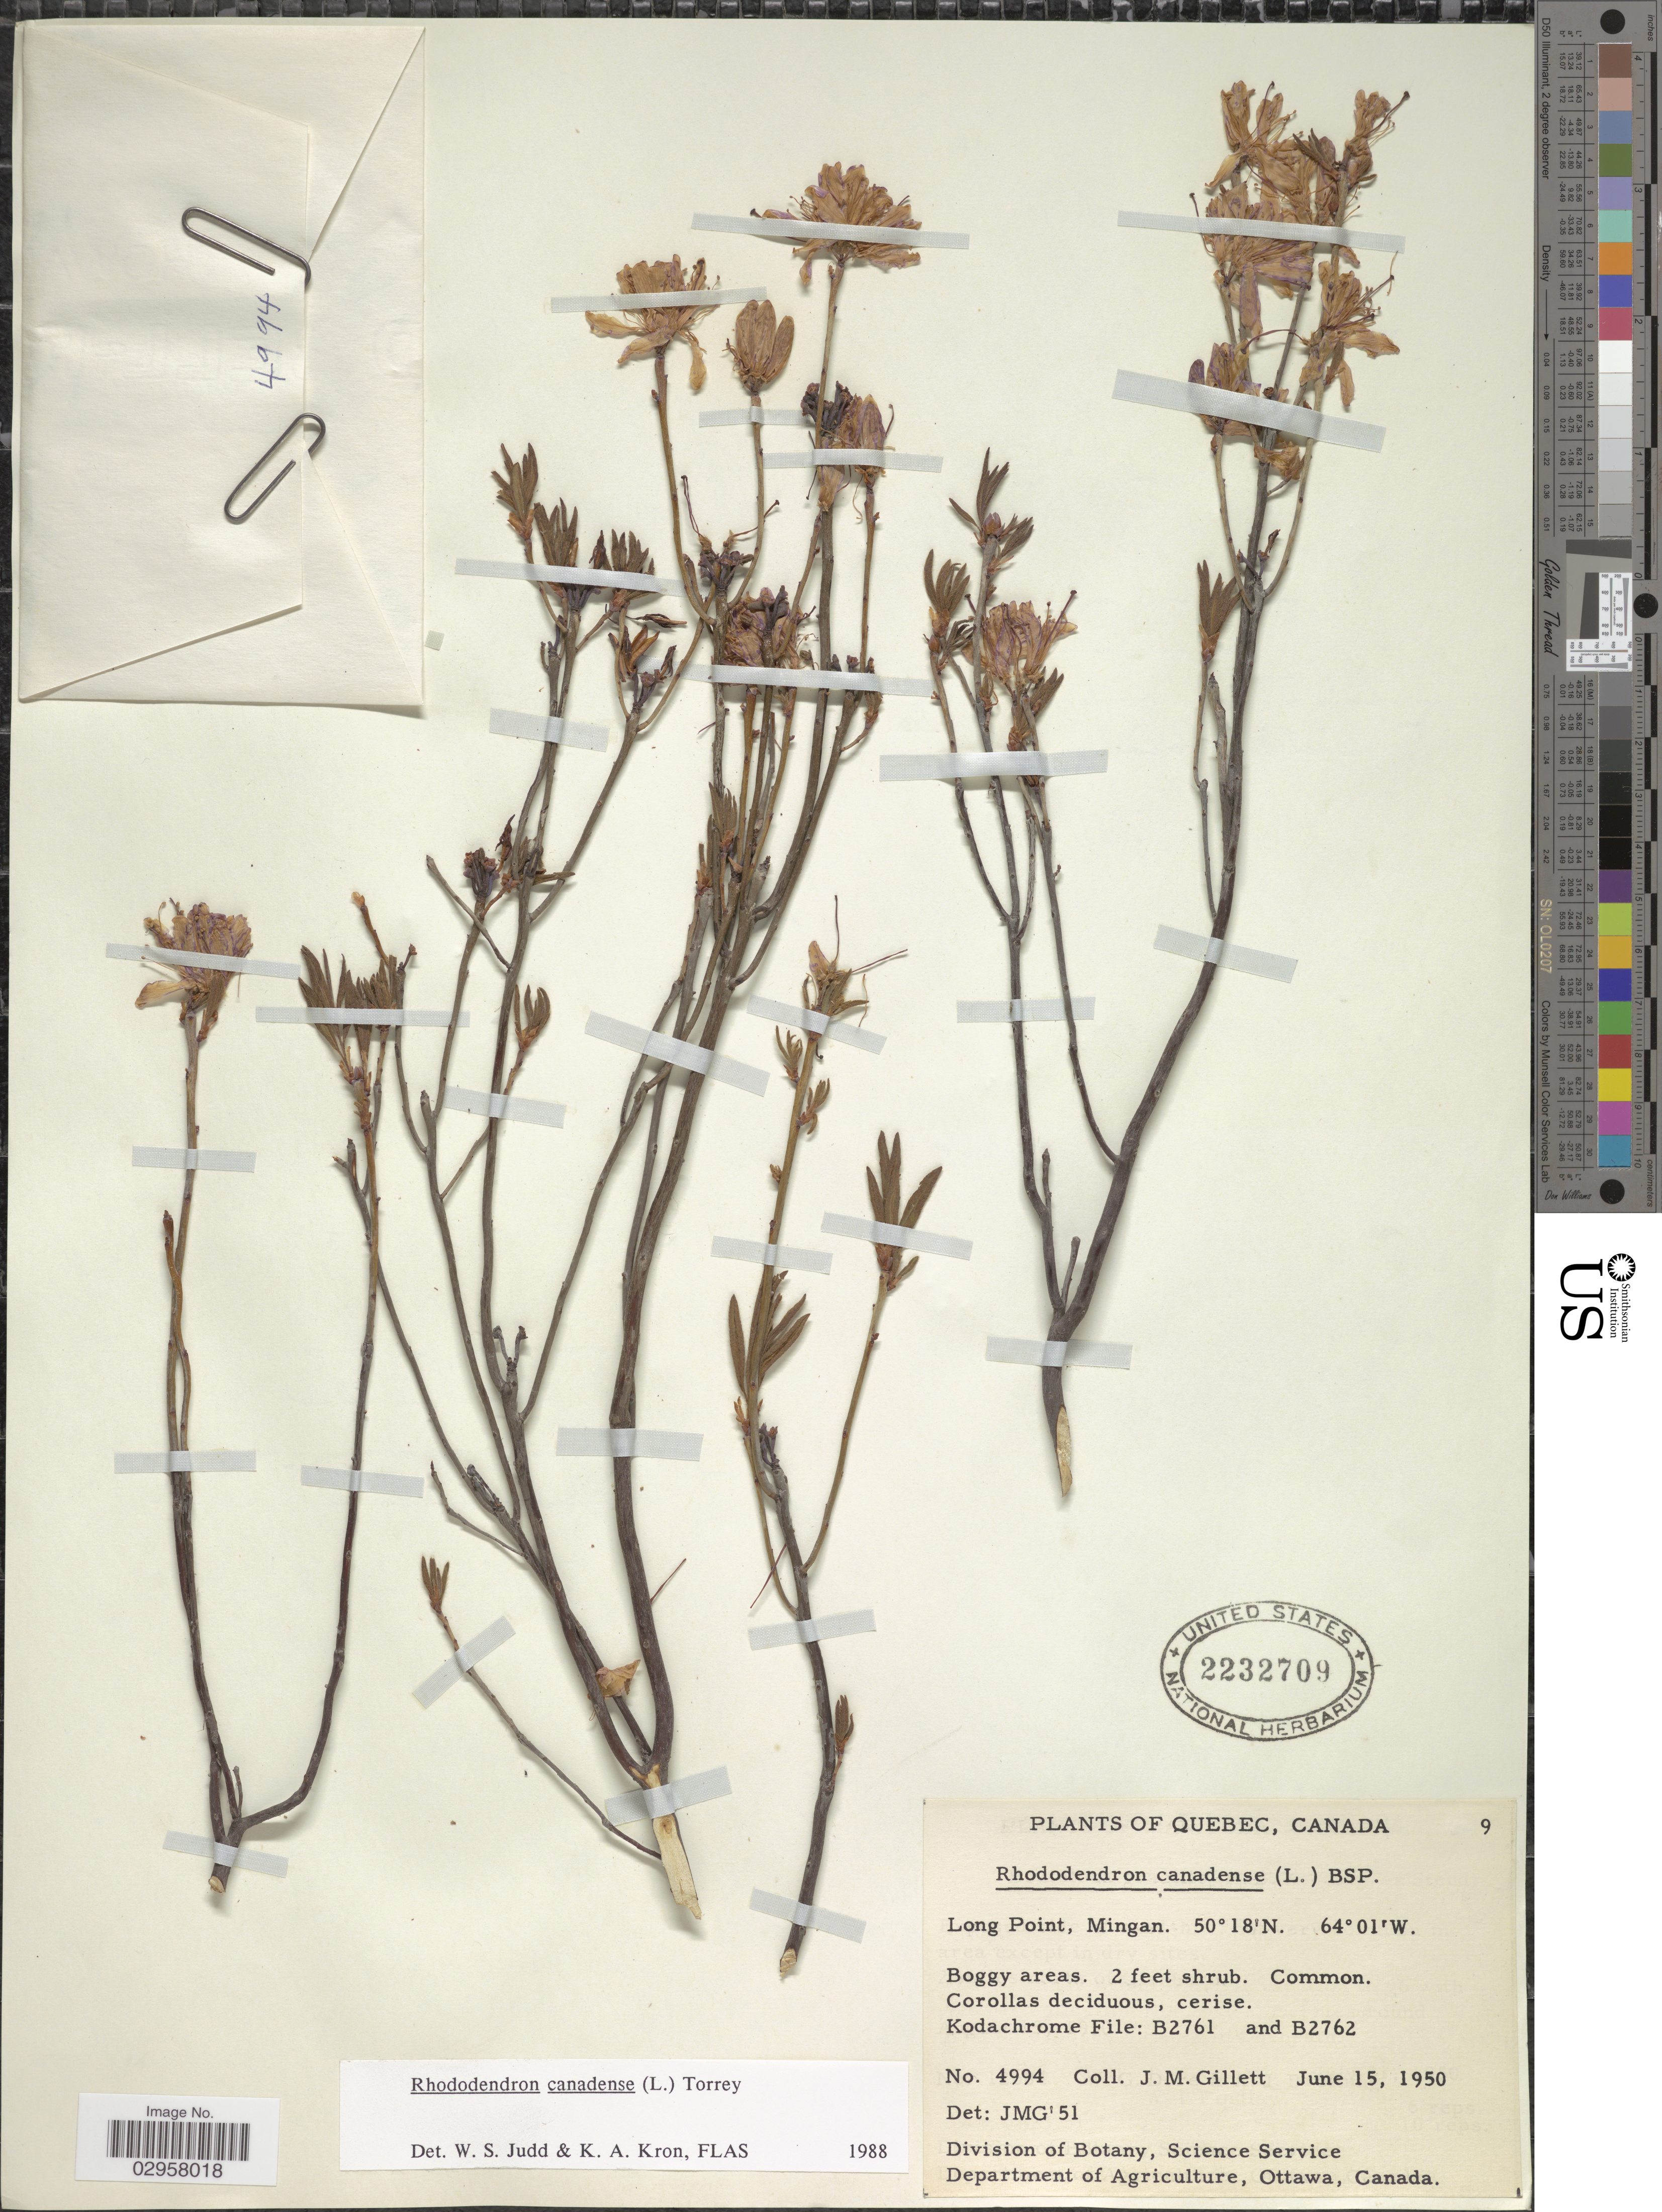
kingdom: Plantae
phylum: Tracheophyta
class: Magnoliopsida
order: Ericales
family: Ericaceae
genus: Rhododendron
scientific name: Rhododendron canadense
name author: (L.) Torr.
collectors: J. M. Gillett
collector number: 4994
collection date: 1950-06-15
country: Canada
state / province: Quebec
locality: Long Point, Mingan.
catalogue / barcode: US 2232709